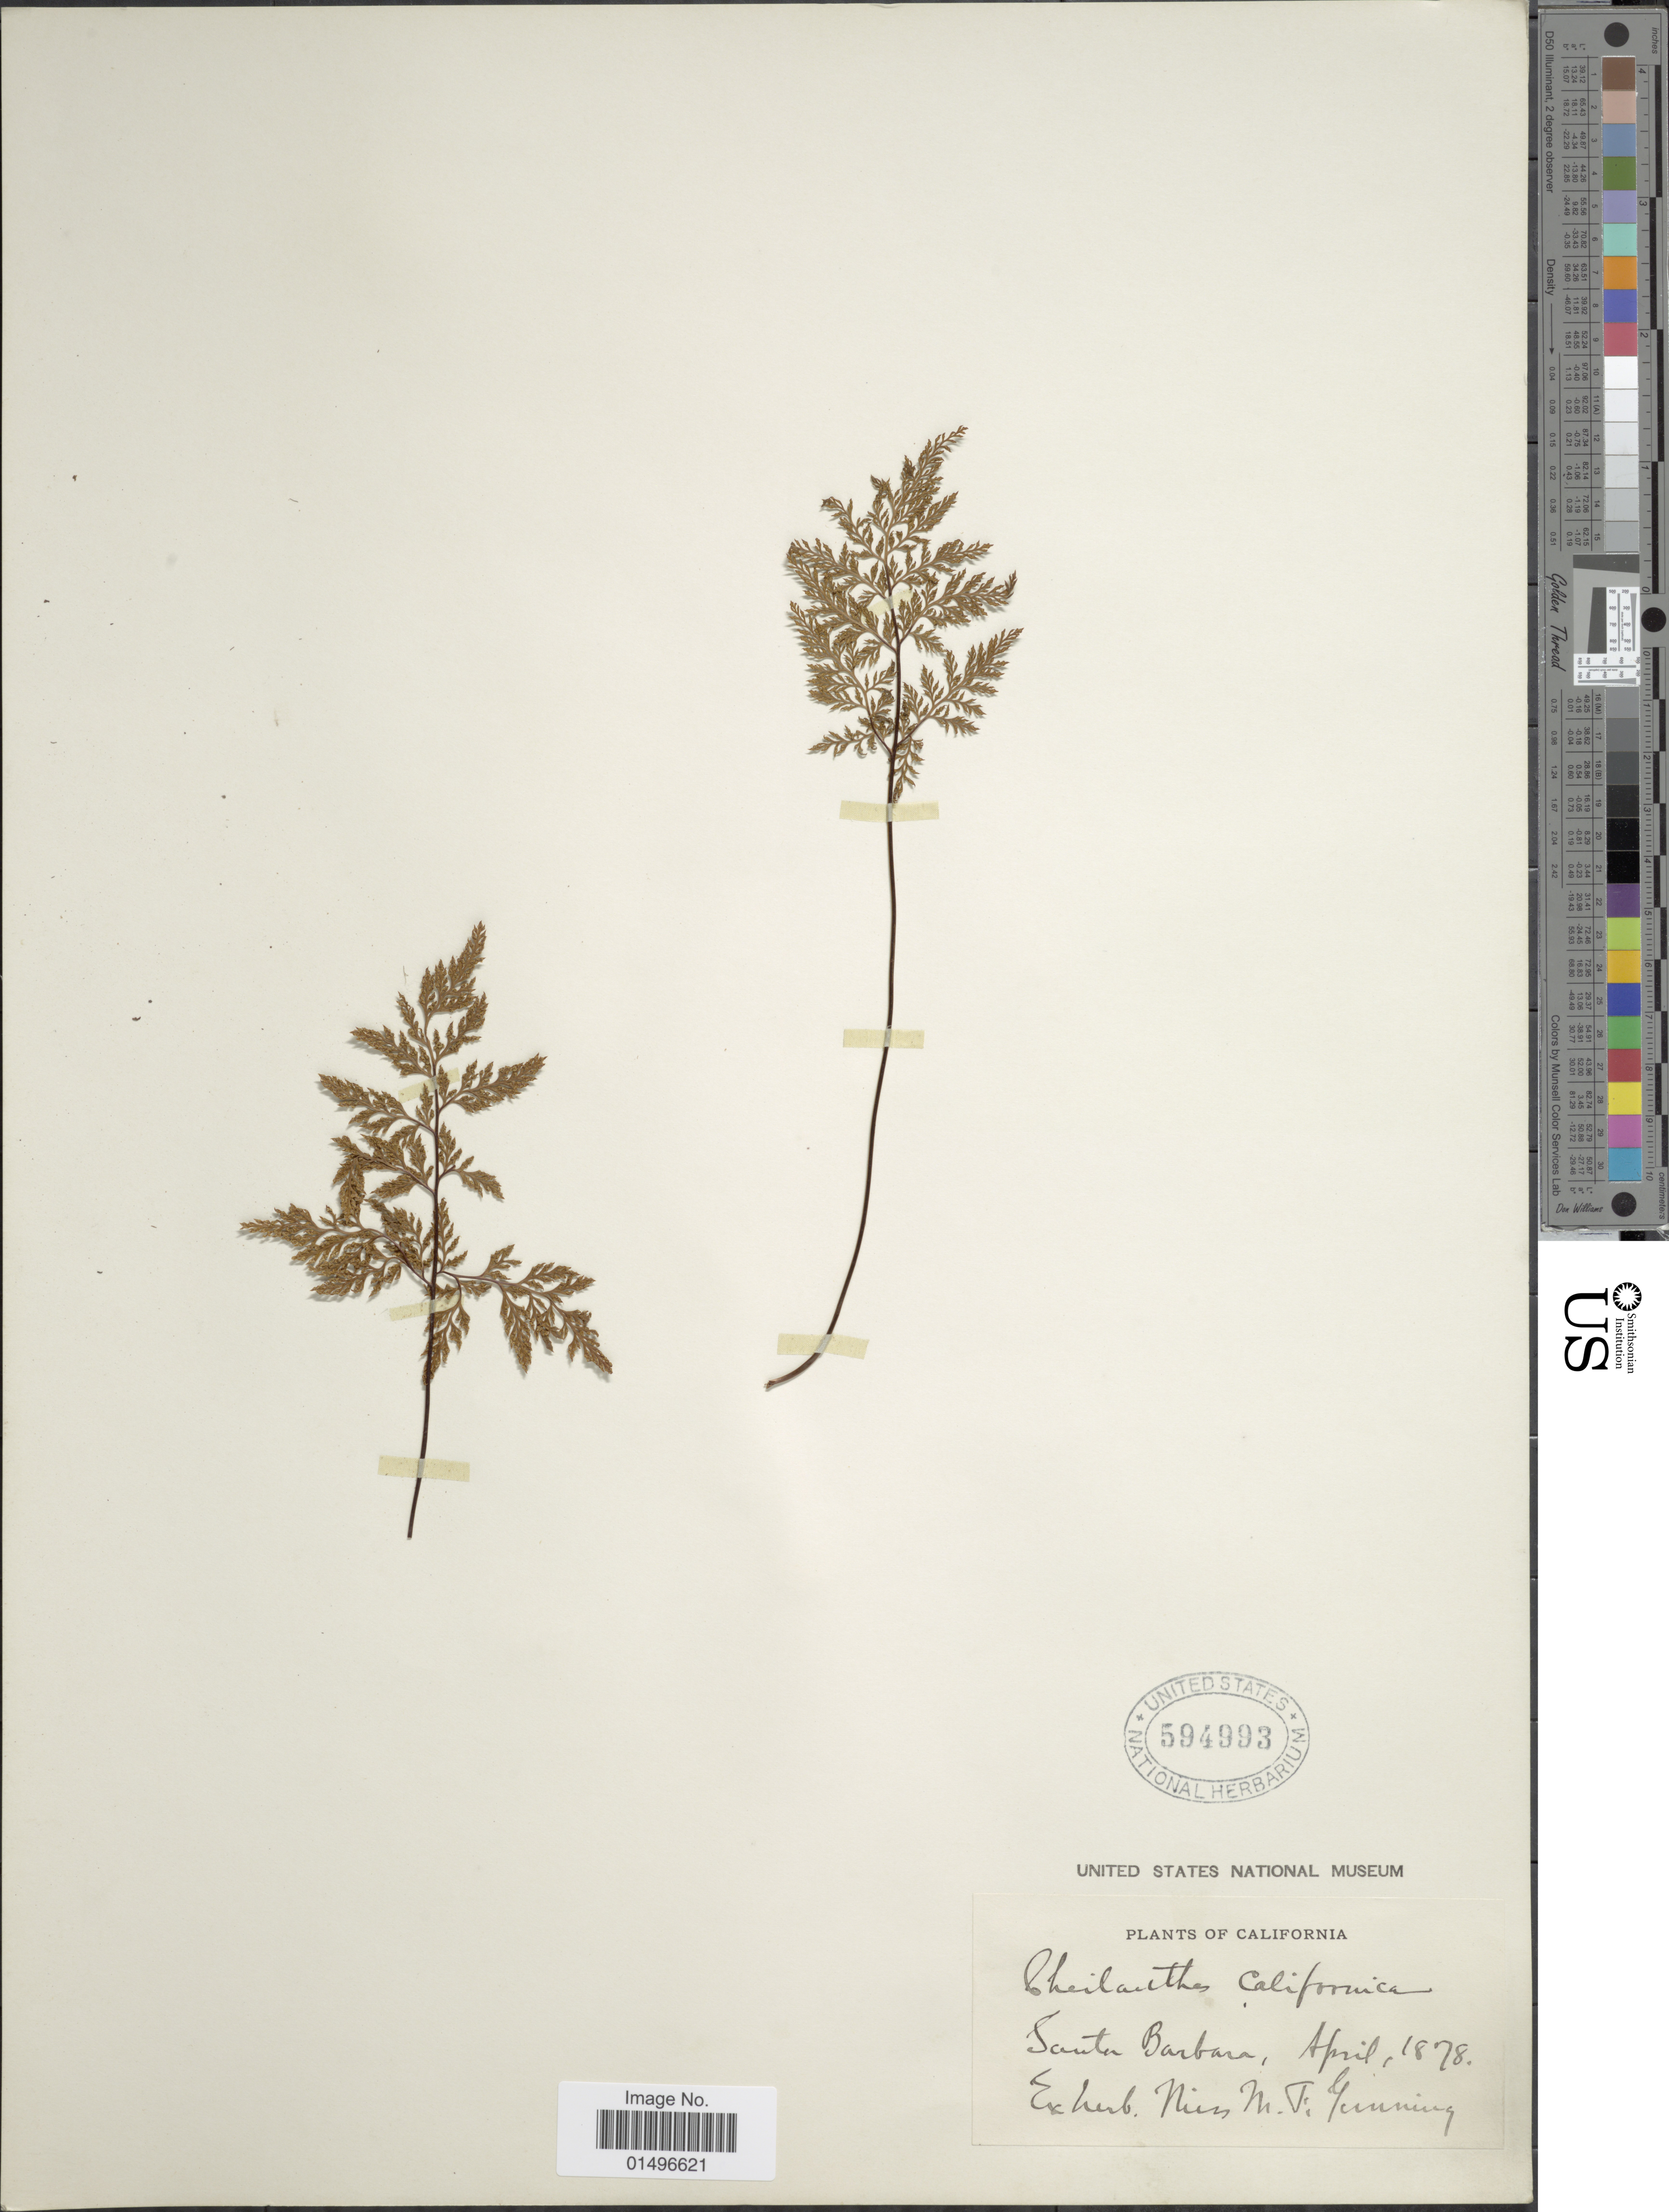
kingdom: Plantae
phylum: Tracheophyta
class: Polypodiopsida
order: Polypodiales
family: Pteridaceae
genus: Aspidotis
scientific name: Aspidotis californica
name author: (Hook.) Nutt. ex Copel.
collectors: ex herb. M. F. Gunning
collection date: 1878-04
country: United States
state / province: California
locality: California, Santa Barara.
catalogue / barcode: US 594993